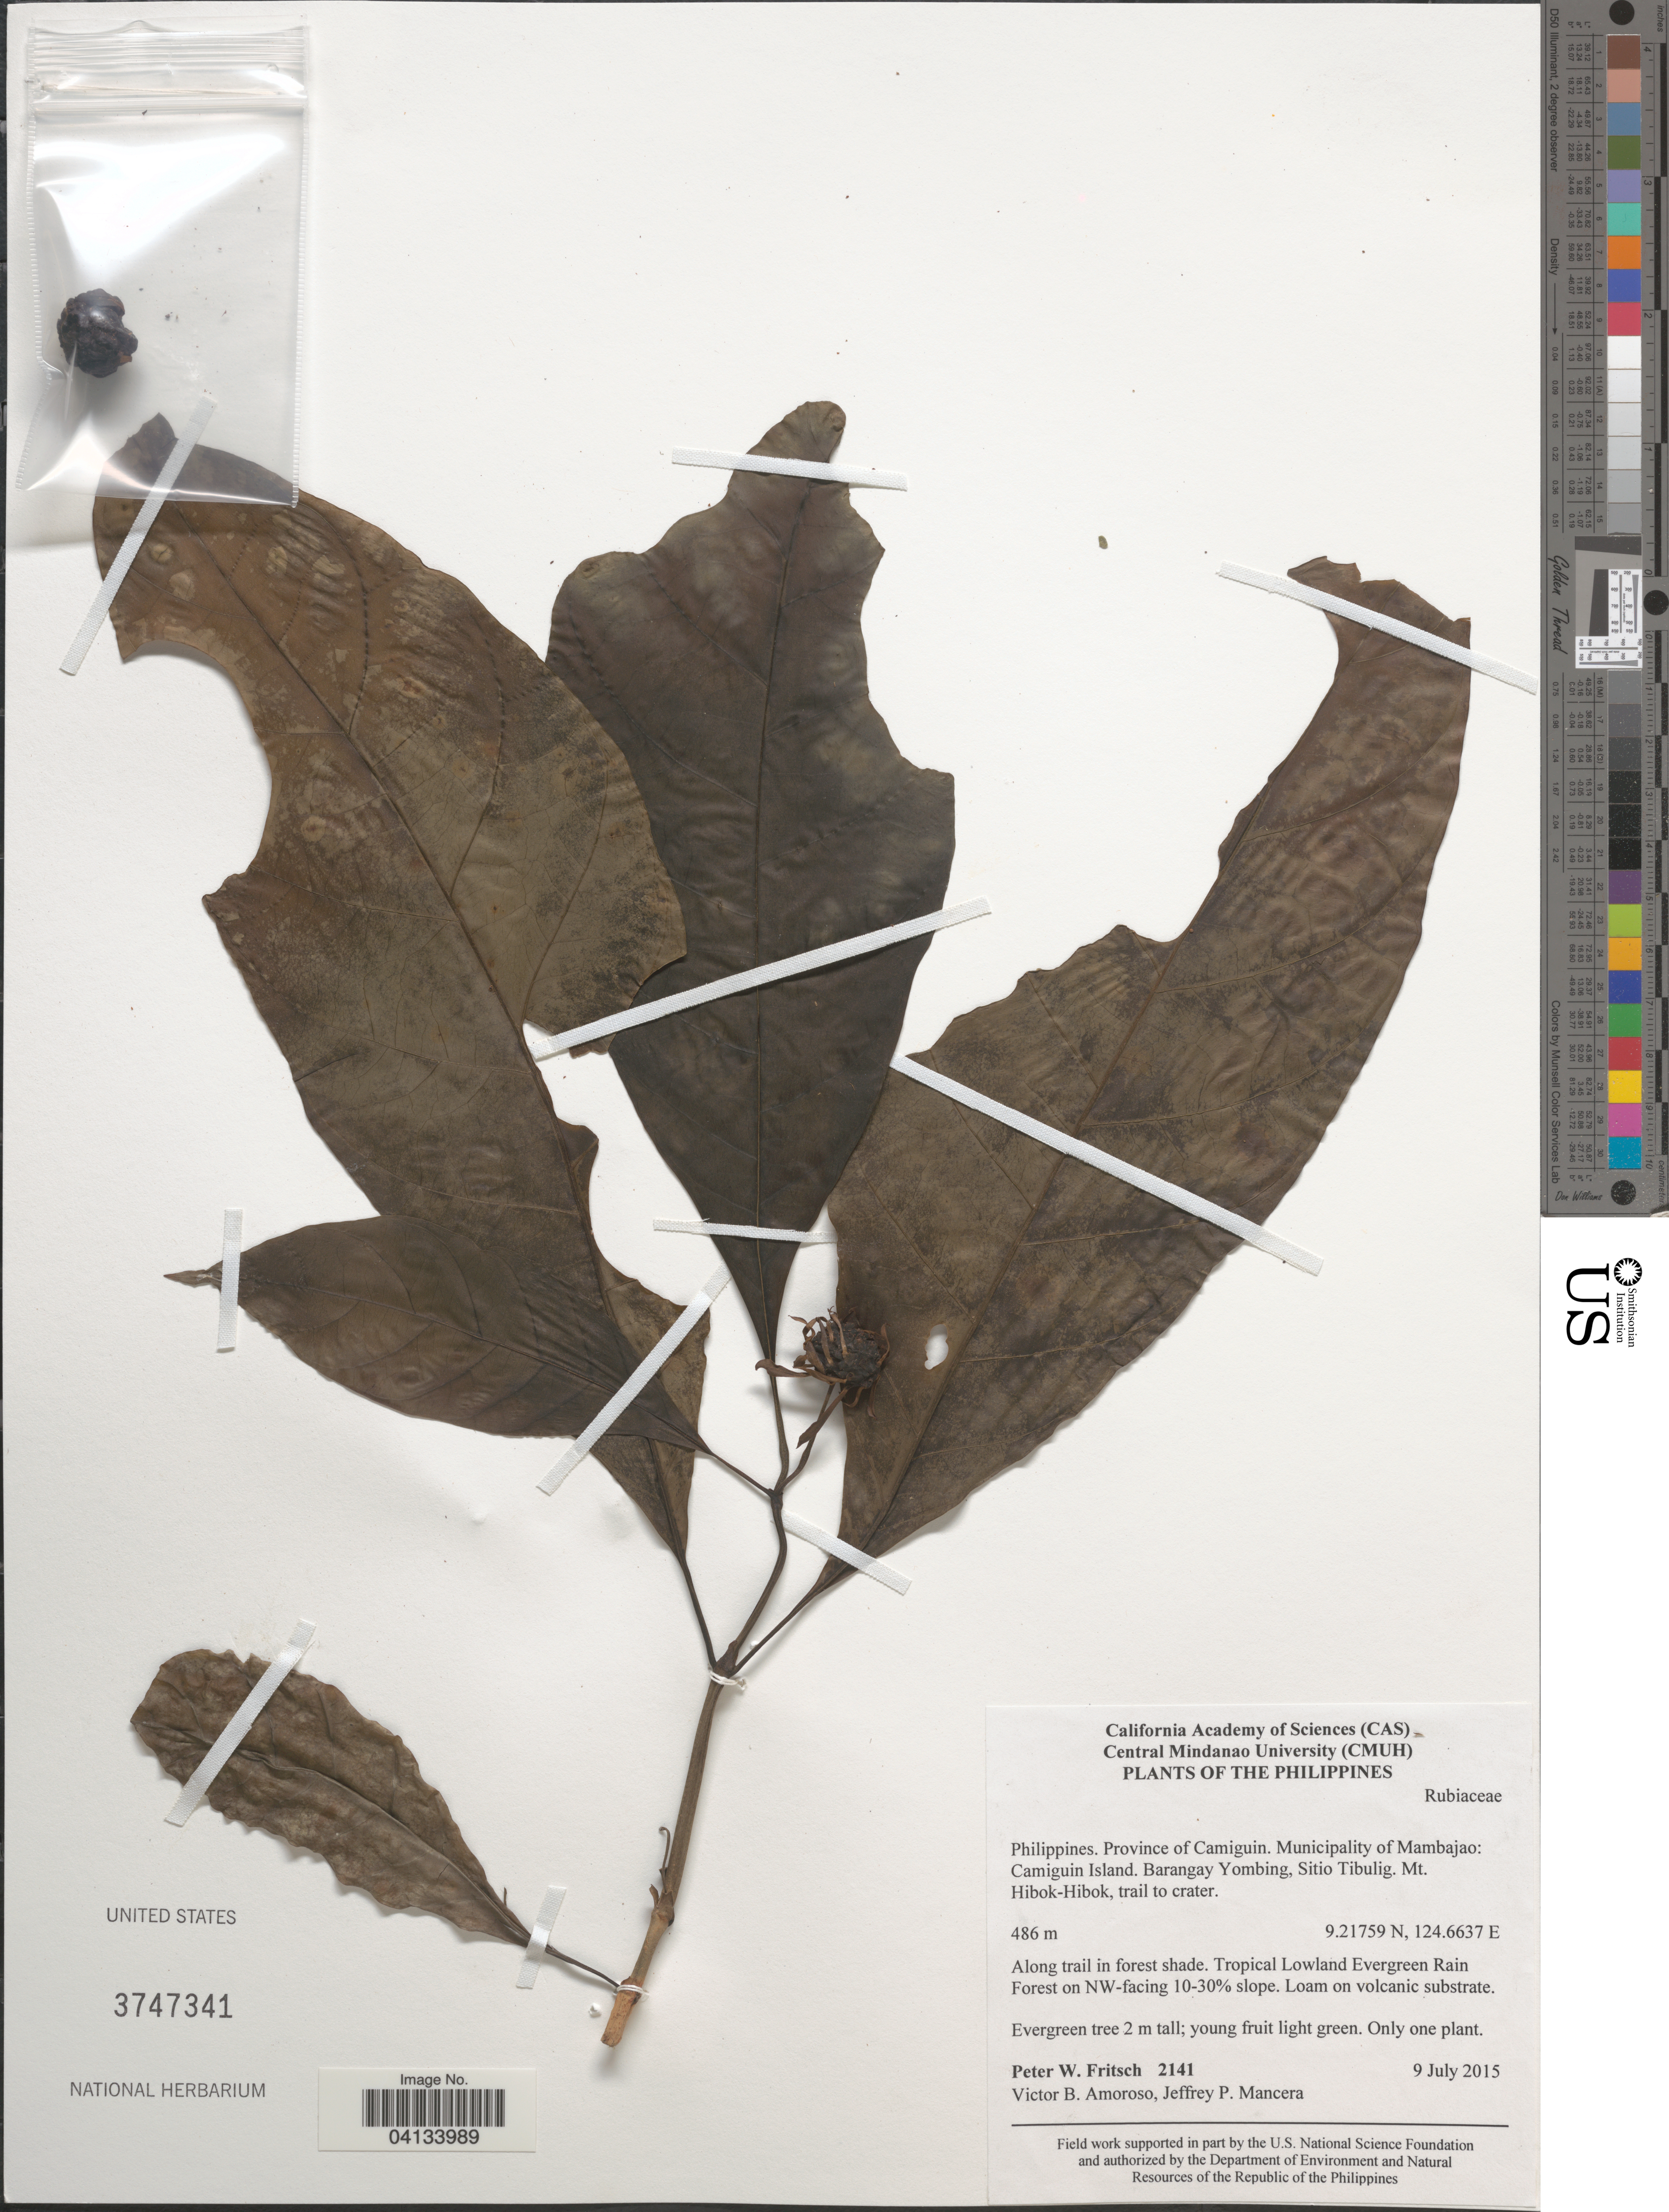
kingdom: Plantae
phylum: Tracheophyta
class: Magnoliopsida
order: Gentianales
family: Rubiaceae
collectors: P. W. Fritsch, V. Amoroso & J. Mancera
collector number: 2141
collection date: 2015-07-09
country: Philippines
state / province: Northern Mindanao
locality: Province of Camiguin. Municipality of Mambajao: Camiguin Island. Barangay Yombing, Sitio Tibulig. Mt. Hibok-Hibok, trail to crater. Tropical Lowland Evergreen Rain Forest on NW-facing 10-30% slope.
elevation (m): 486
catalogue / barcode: US 3747341